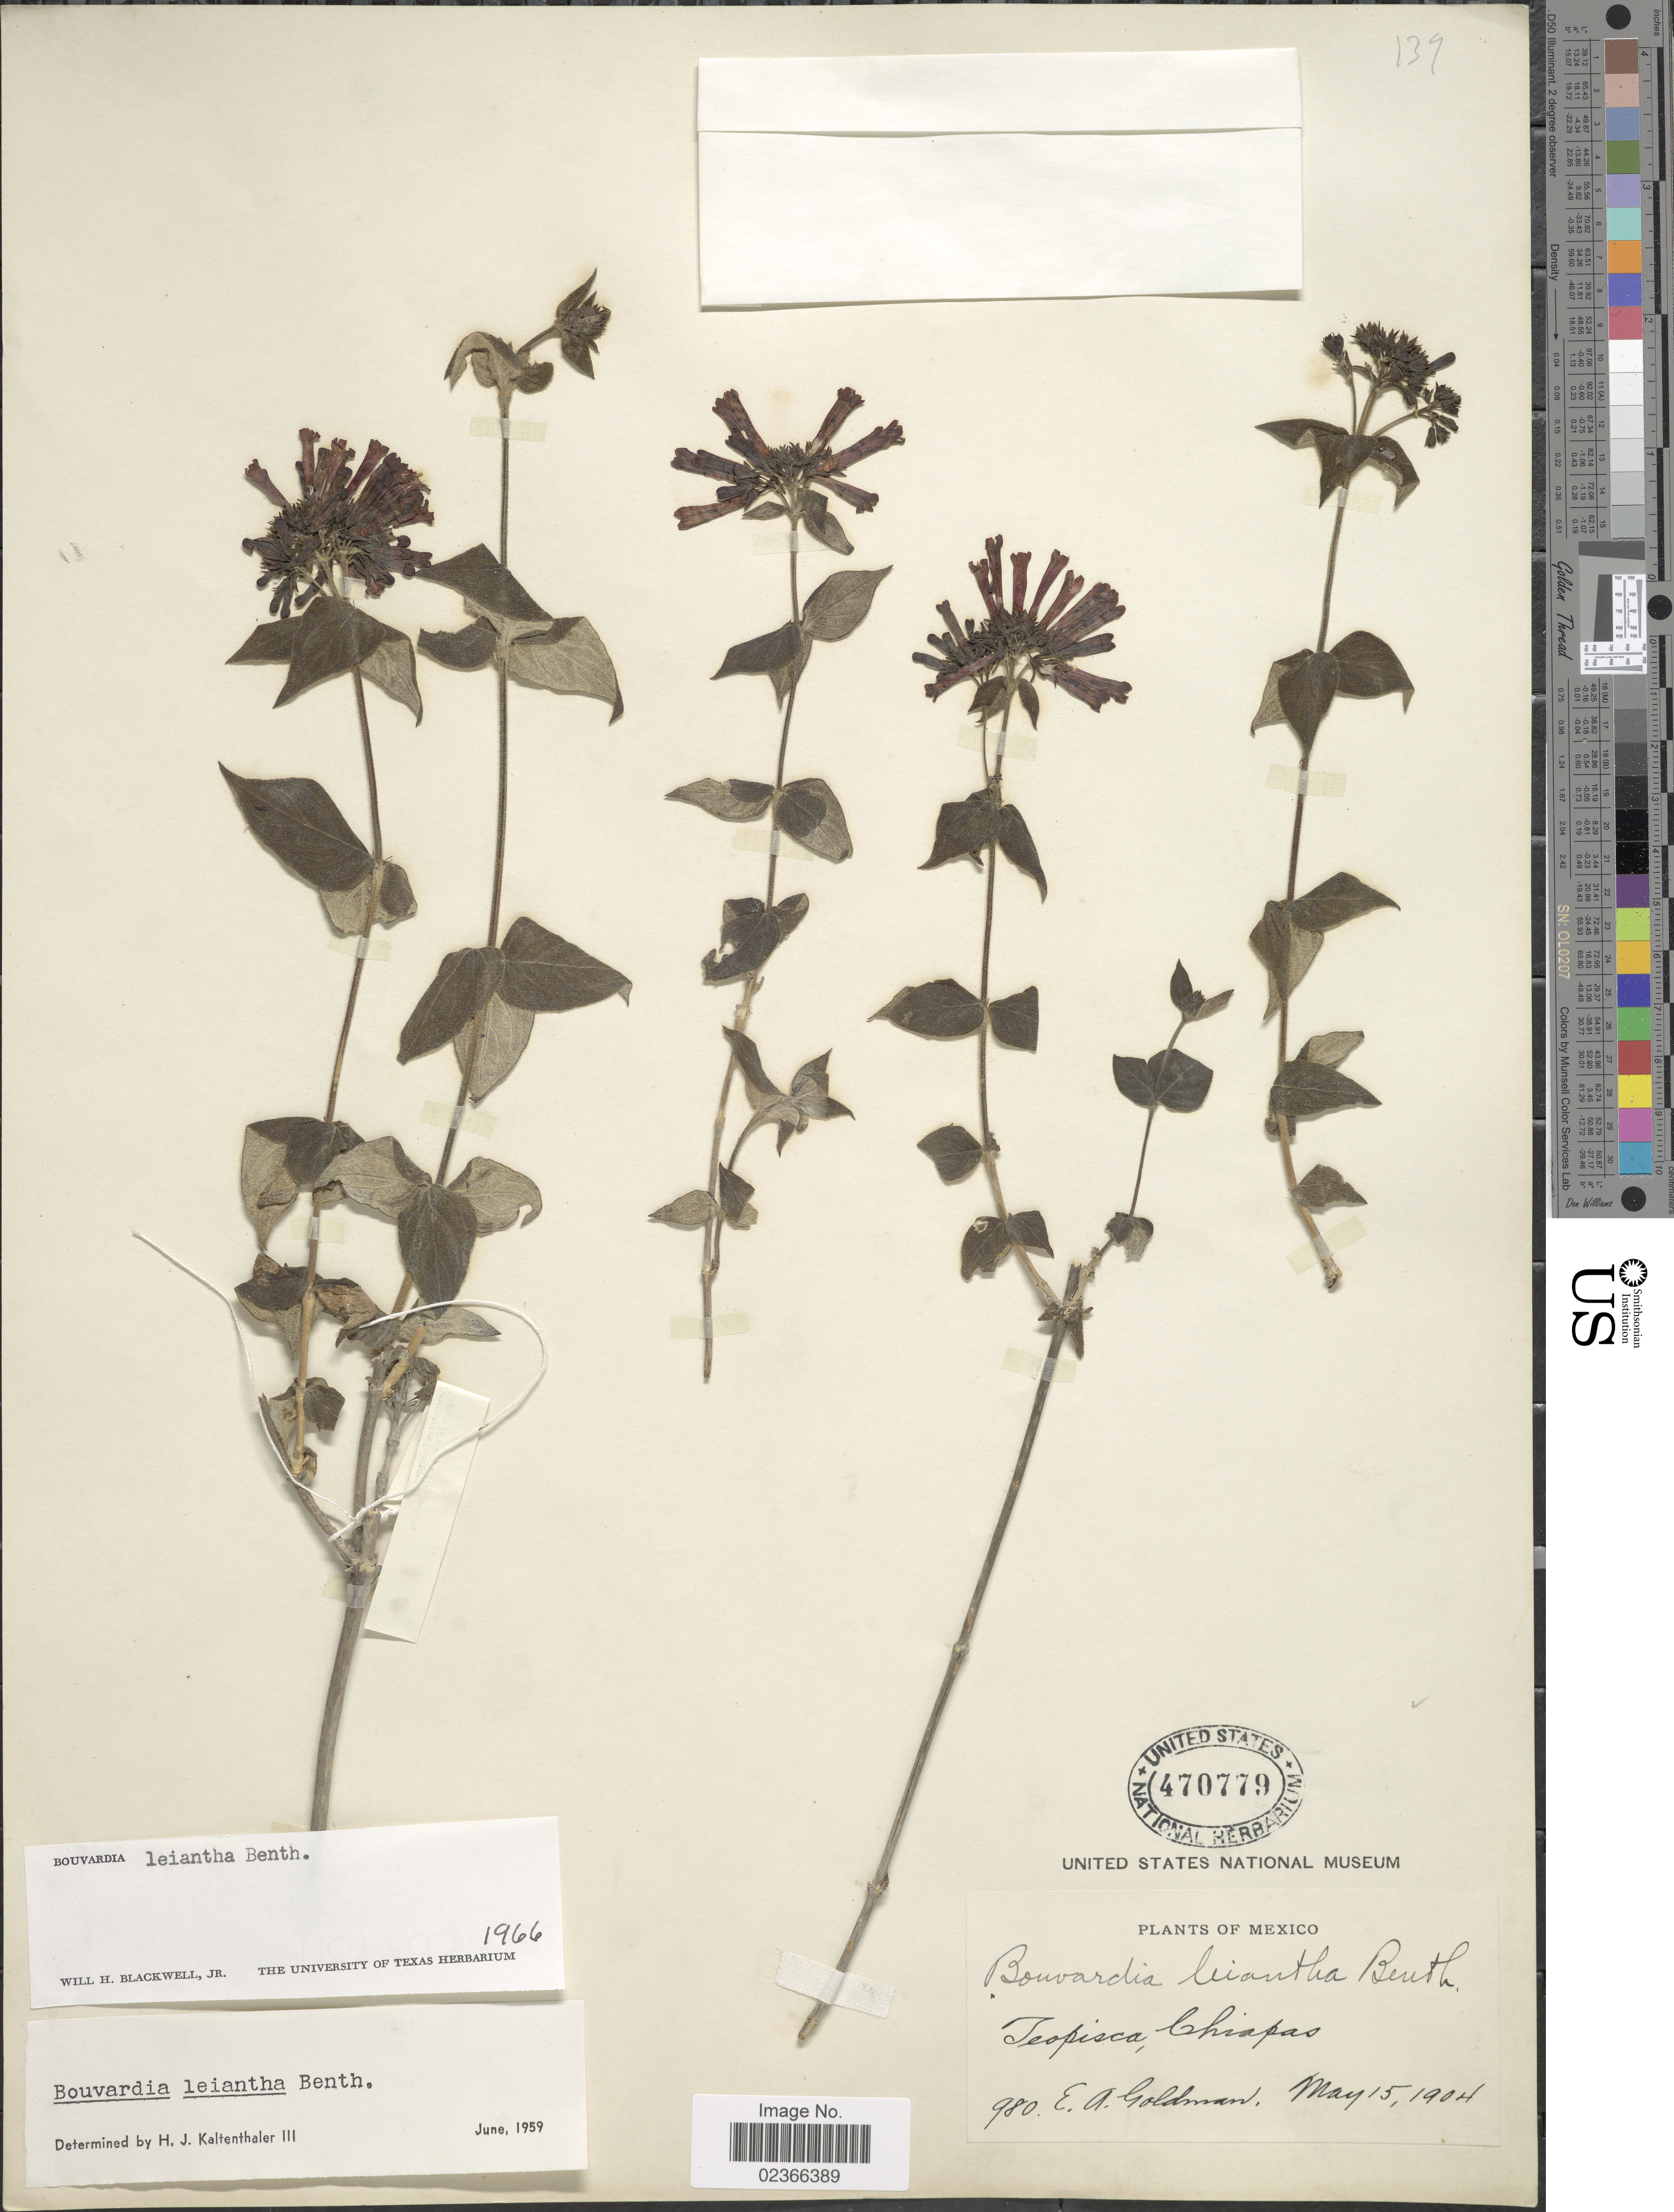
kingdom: Plantae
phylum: Tracheophyta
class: Magnoliopsida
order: Gentianales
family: Rubiaceae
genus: Bouvardia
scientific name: Bouvardia leiantha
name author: Benth.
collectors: E. A. Goldman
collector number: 980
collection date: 1904-05-15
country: Mexico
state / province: Chiapas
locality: Teopisca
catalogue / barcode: US 470779